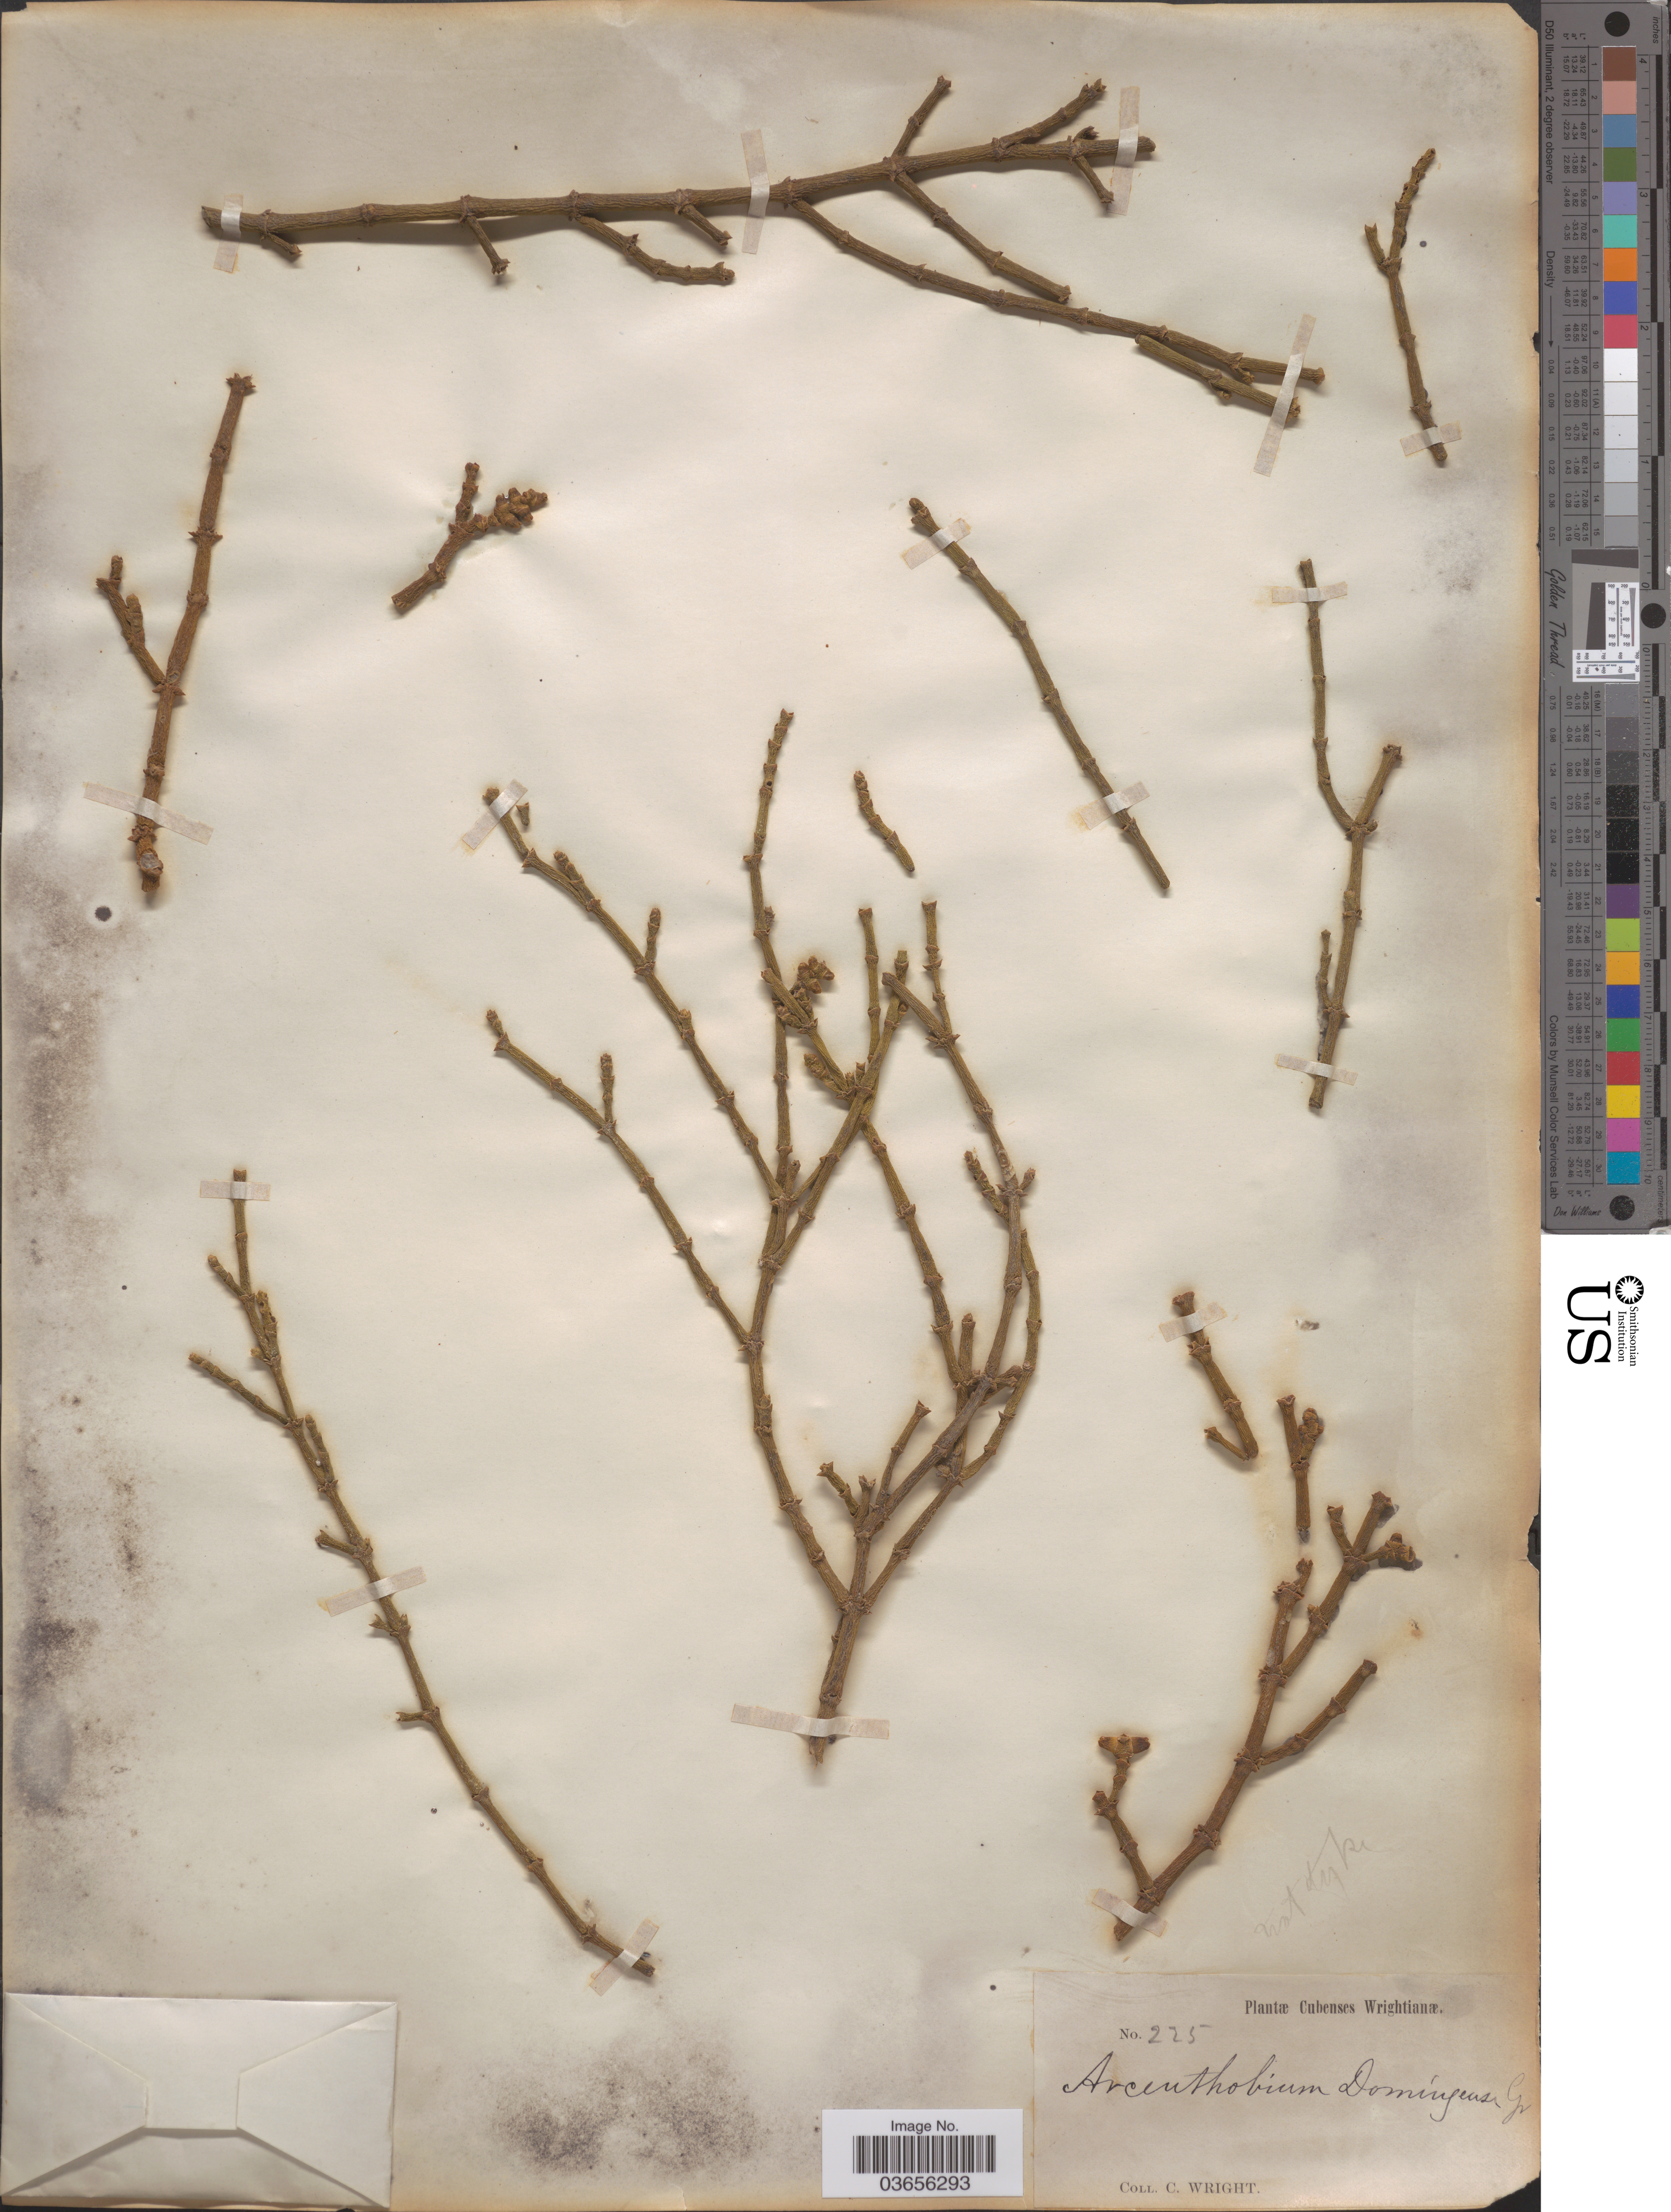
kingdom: Plantae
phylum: Tracheophyta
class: Magnoliopsida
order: Santalales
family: Viscaceae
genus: Dendrophthora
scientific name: Dendrophthora domingensis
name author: (Spreng.) Eichler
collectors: C. Wright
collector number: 225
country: Cuba